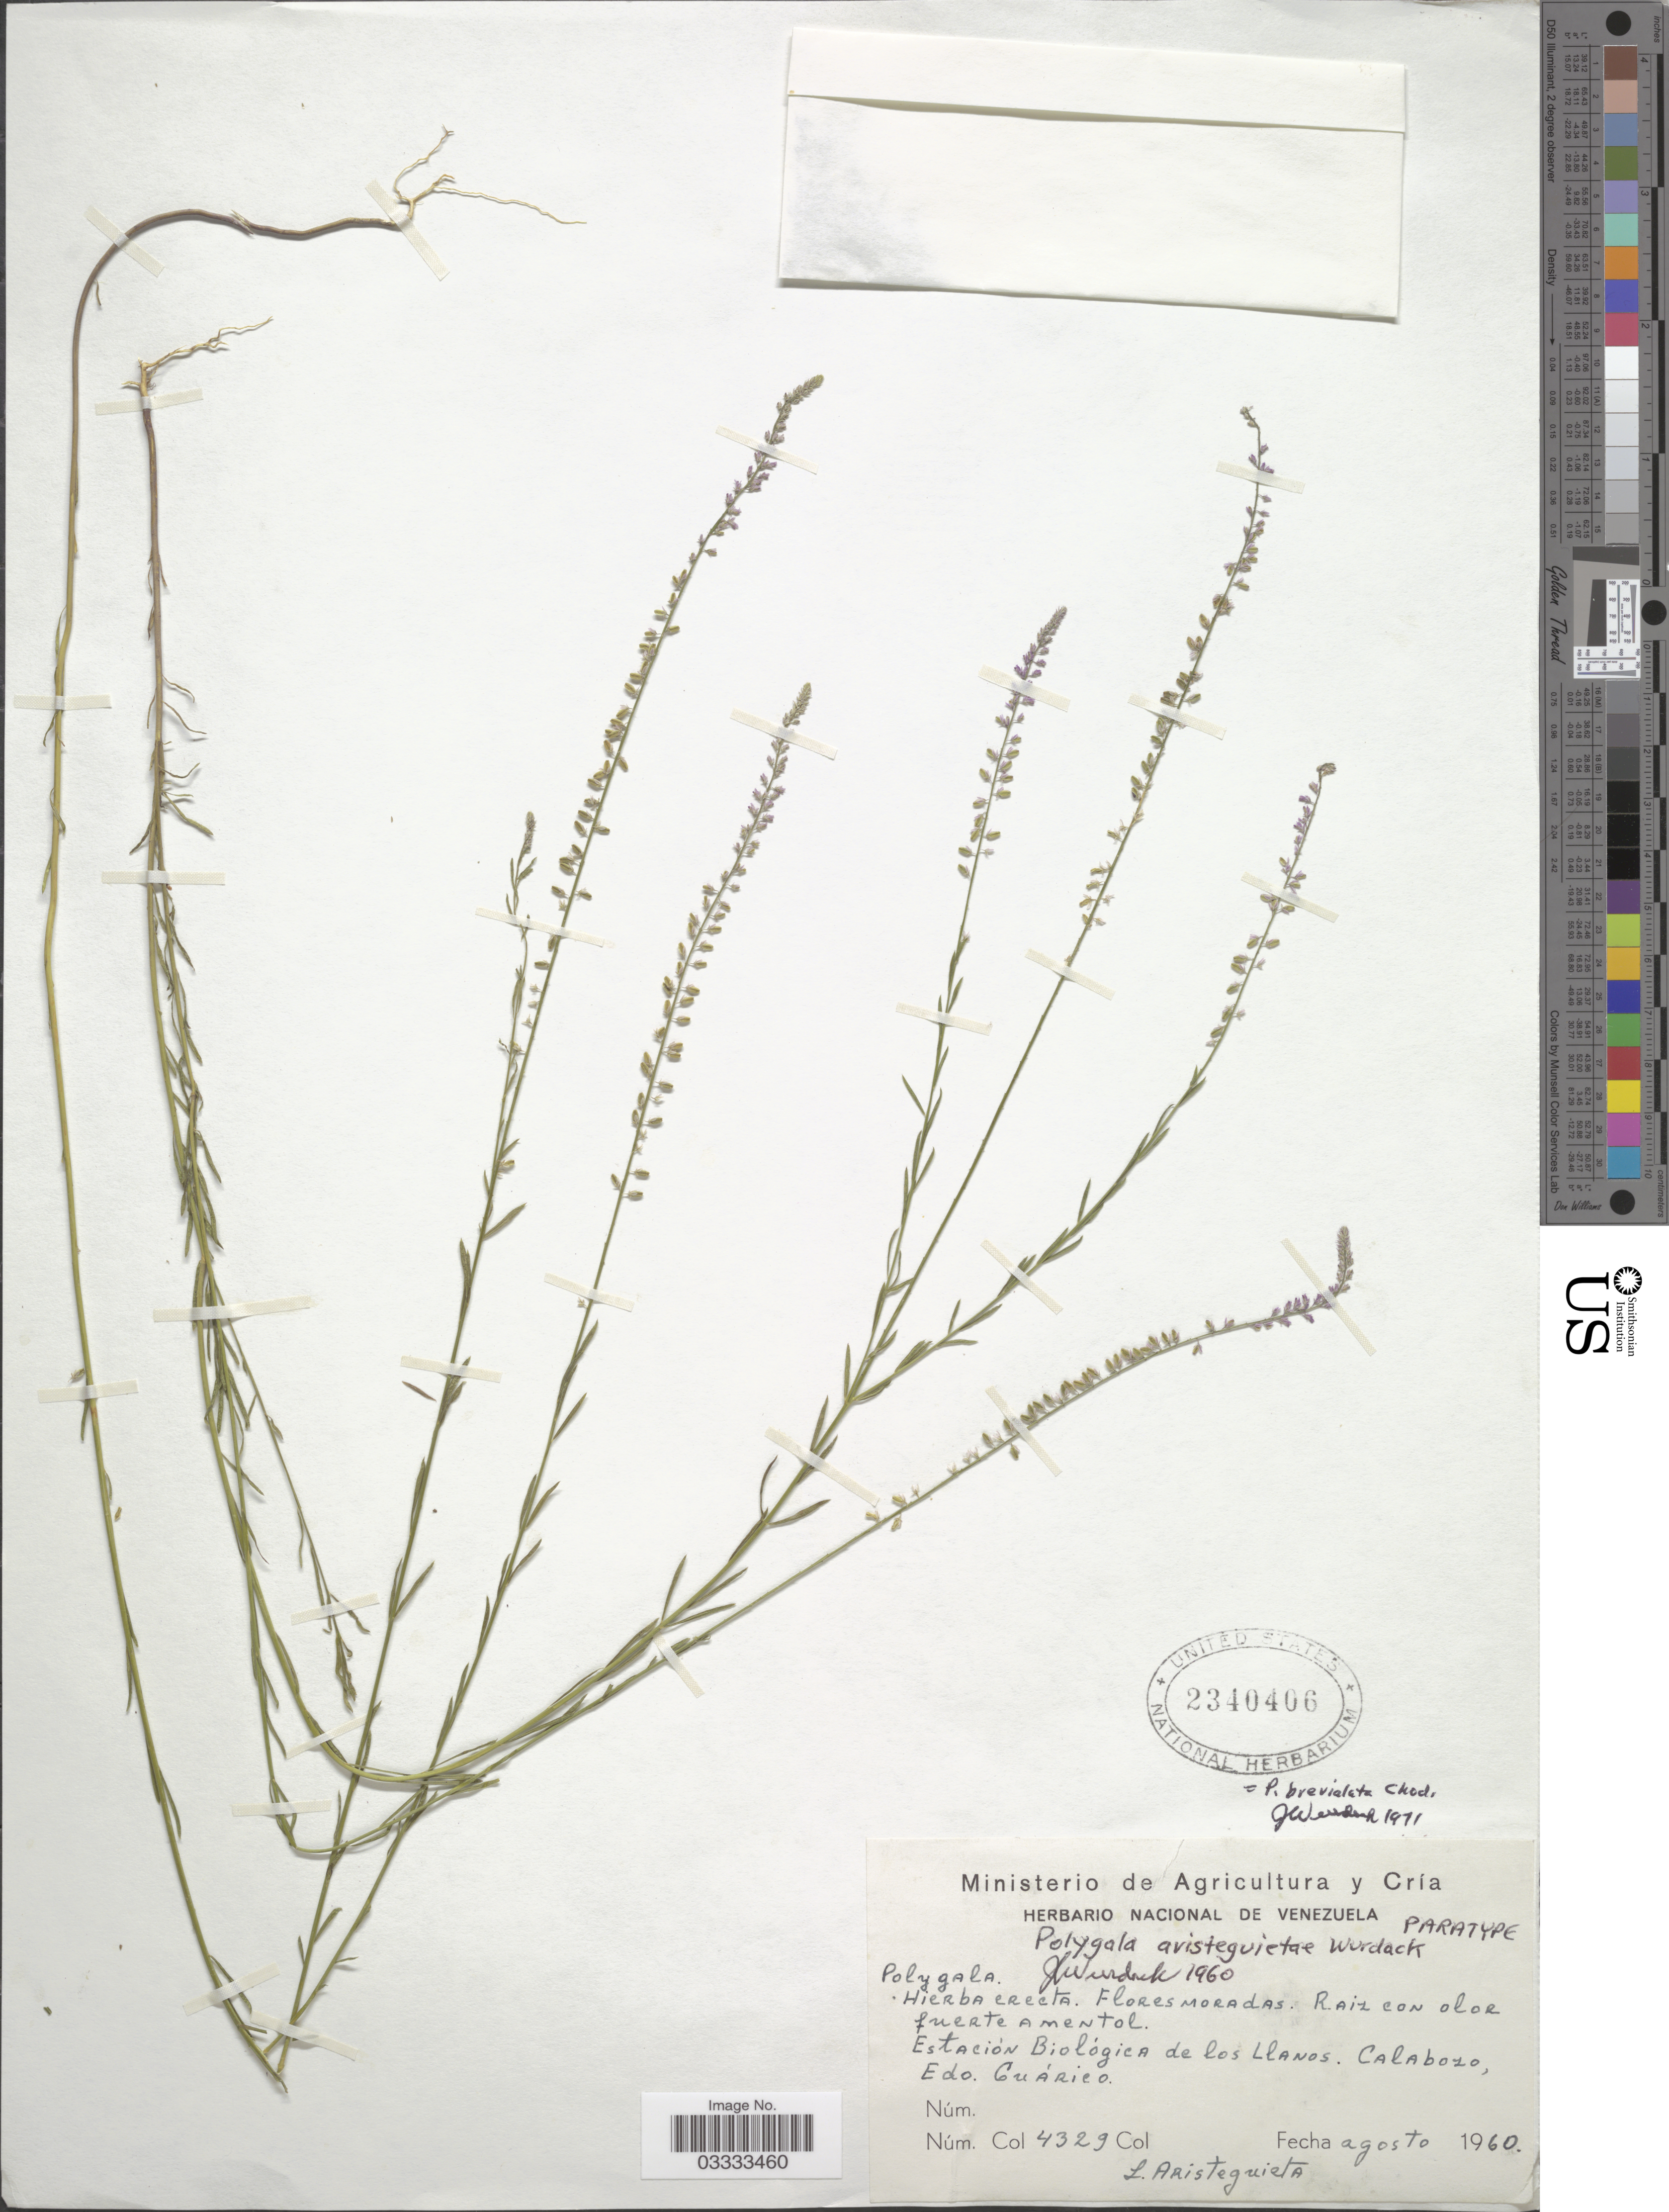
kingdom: Plantae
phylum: Tracheophyta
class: Magnoliopsida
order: Fabales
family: Polygalaceae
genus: Polygala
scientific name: Polygala brevialata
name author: Chodat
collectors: L. Aristeguieta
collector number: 4329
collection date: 1960-08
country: Venezuela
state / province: Guárico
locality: Estación Biológica de los Llanos. Calaboso.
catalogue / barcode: US 2340406